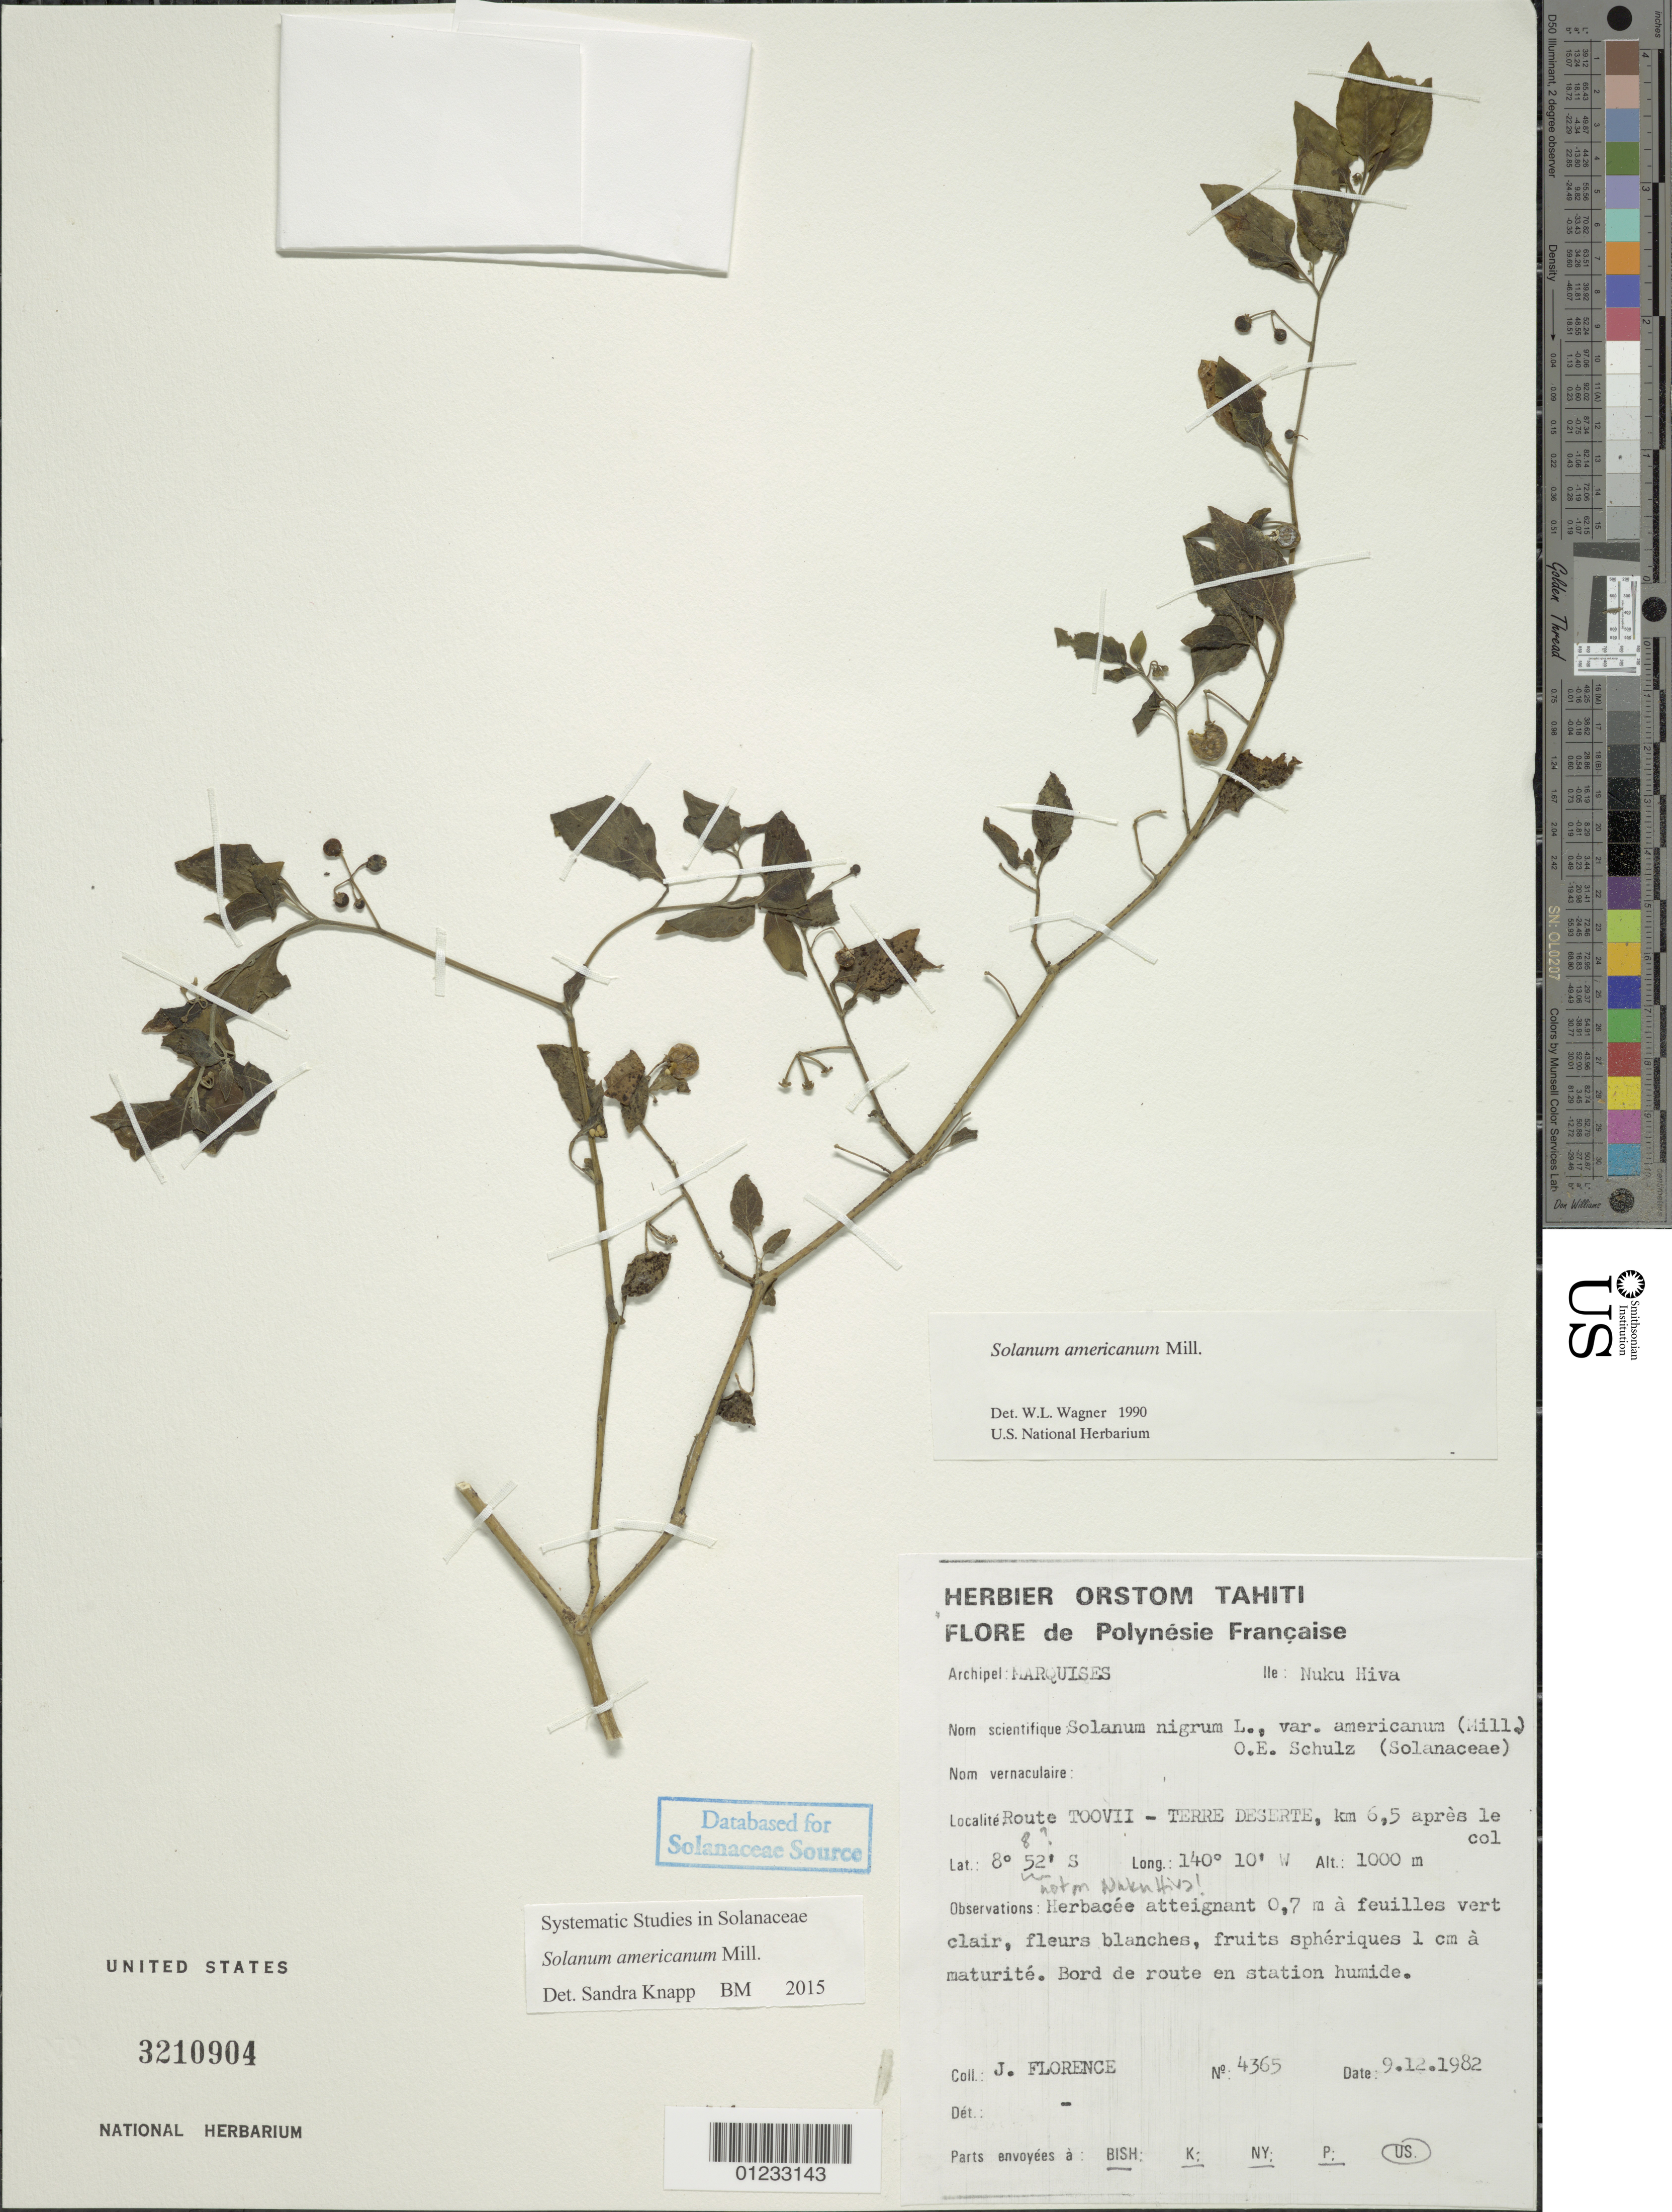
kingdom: Plantae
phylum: Tracheophyta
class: Magnoliopsida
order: Solanales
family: Solanaceae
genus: Solanum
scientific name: Solanum americanum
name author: Mill.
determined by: Wagner, W. L., (BOT), Smithsonian Institution - National Museum of Natural History (UNITED STATES)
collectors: J. Florence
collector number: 4365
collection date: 1982-12-09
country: French Polynesia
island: Nuku Hiva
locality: route Toovii-Terre Deserte, km 6.5 après le col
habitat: Bord de route en station humide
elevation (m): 1000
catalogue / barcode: US 3210904